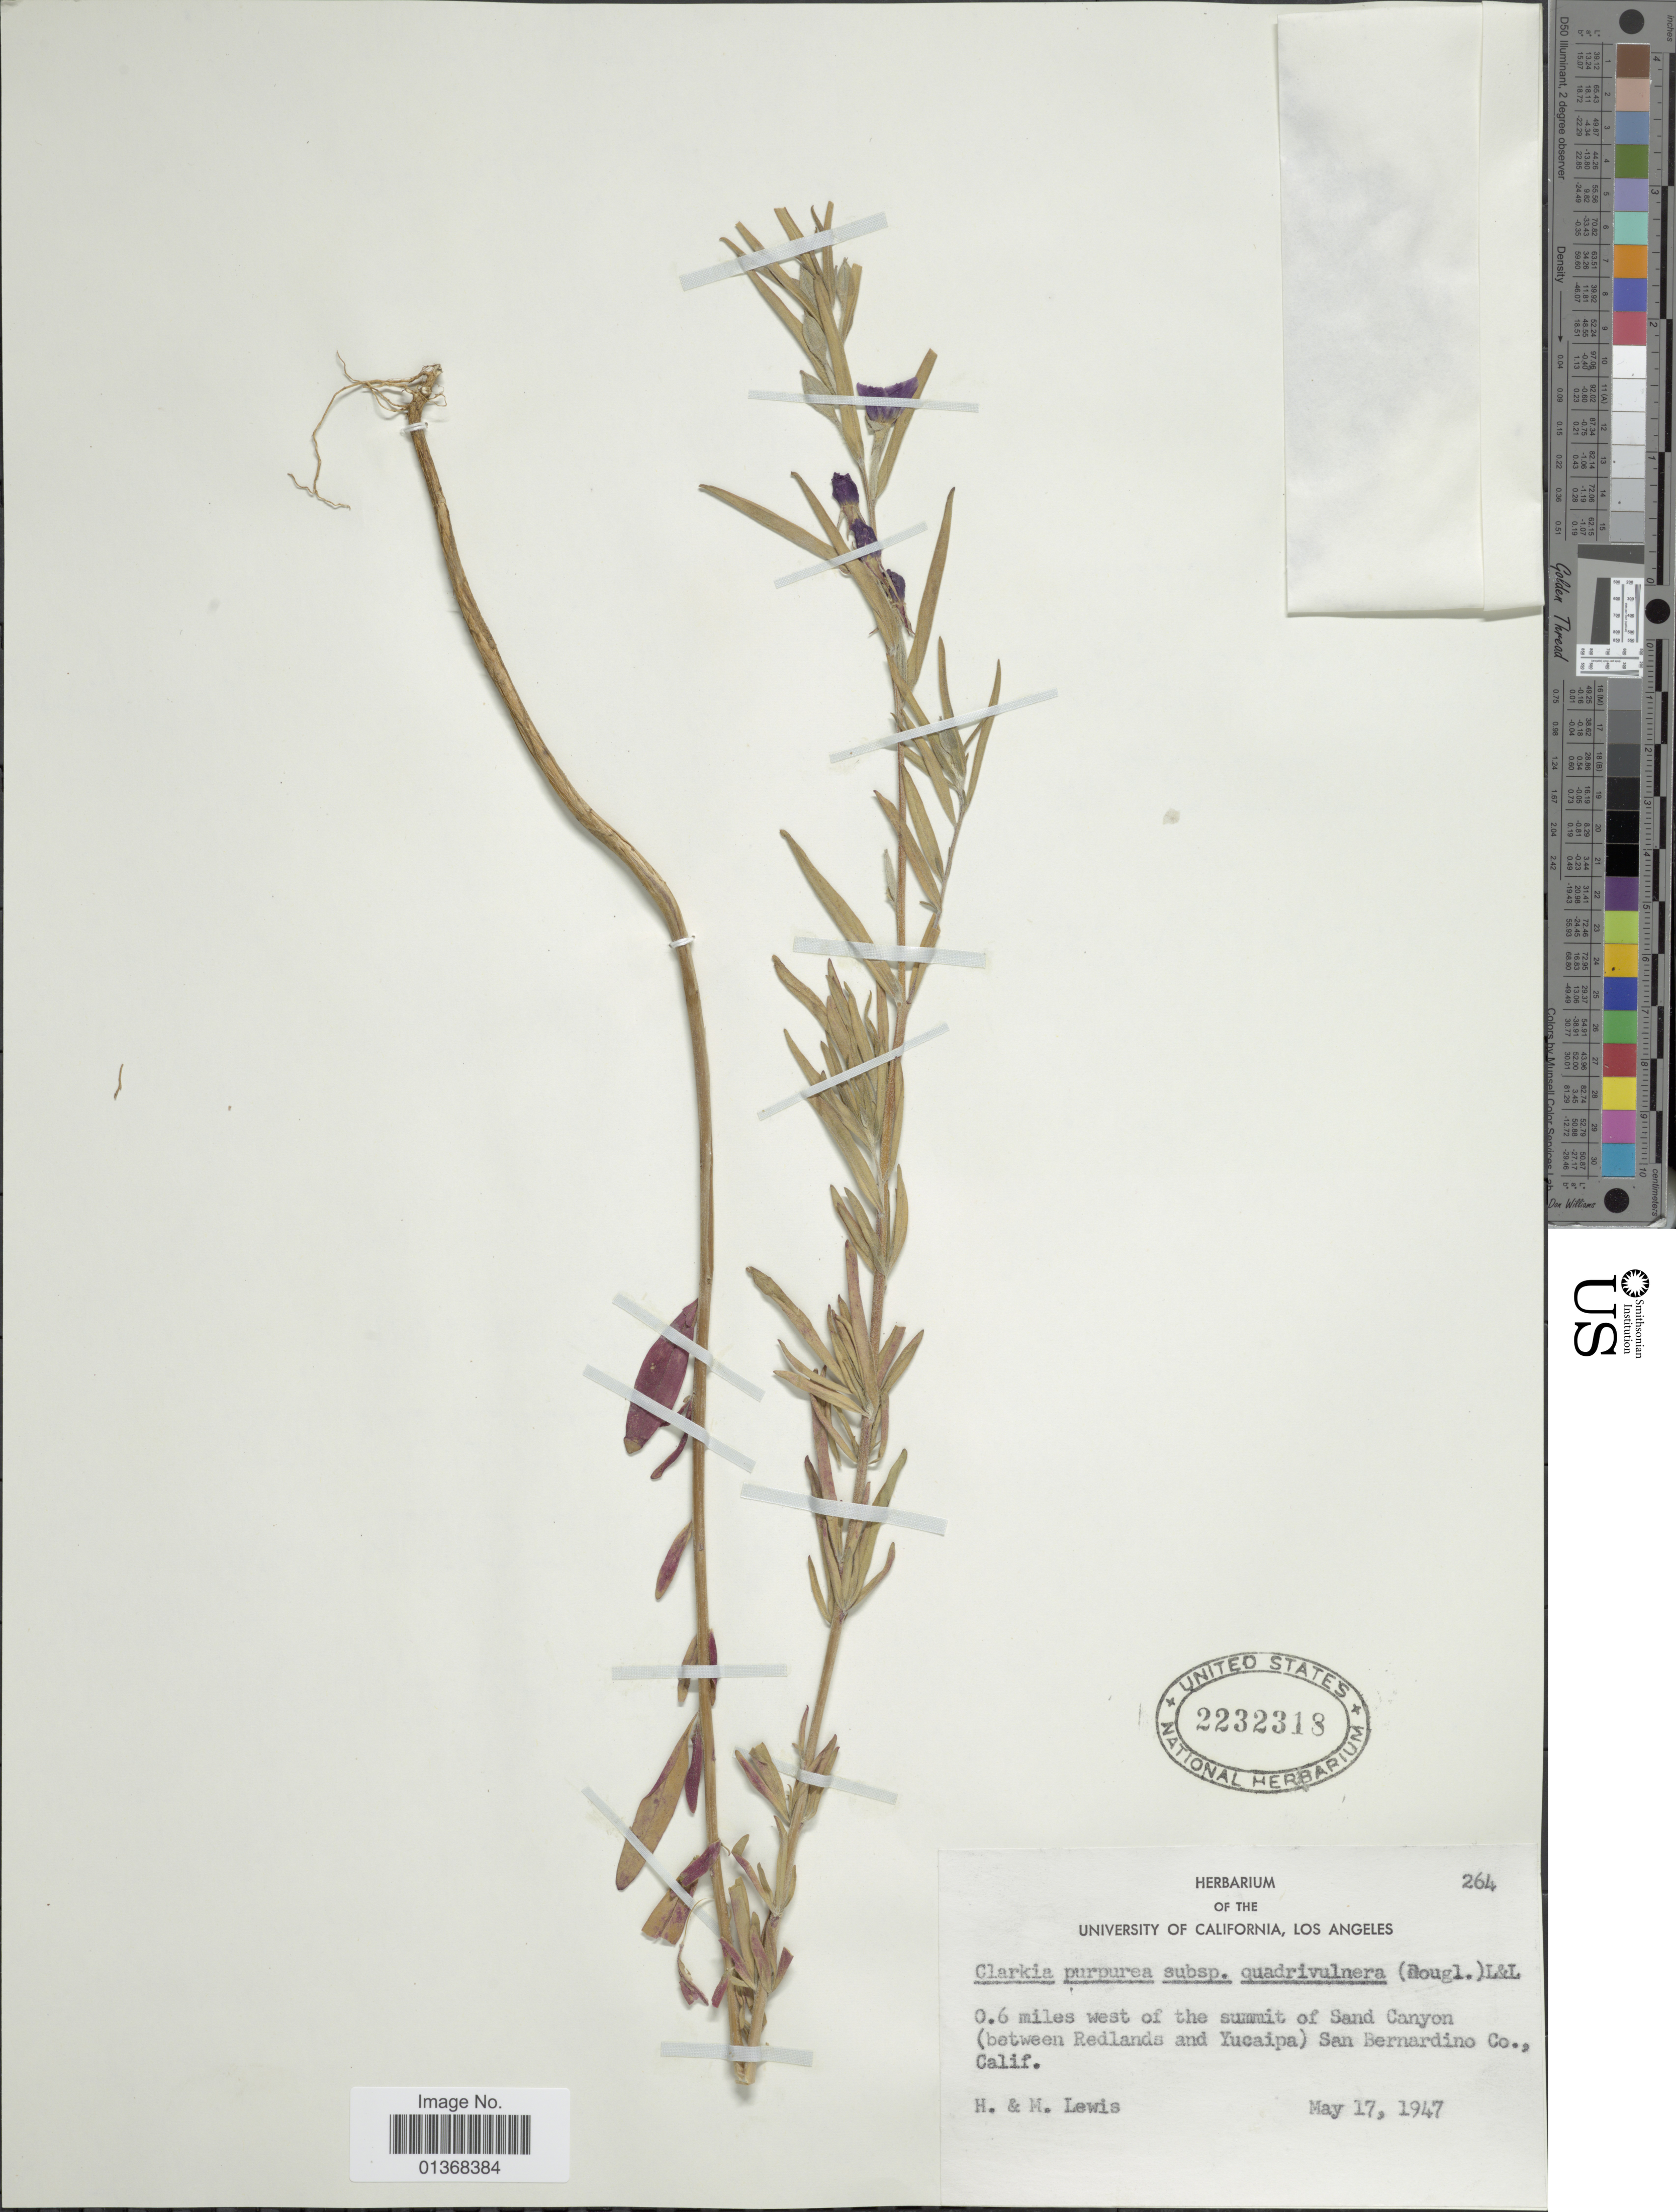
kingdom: Plantae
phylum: Tracheophyta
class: Magnoliopsida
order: Myrtales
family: Onagraceae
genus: Clarkia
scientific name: Clarkia purpurea subsp. quadrivulnera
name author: (Douglas) H.F. Lewis & M.R. Lewis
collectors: H. Lewis & M. Lewis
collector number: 264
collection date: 1947-05-17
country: United States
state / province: California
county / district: San Bernardino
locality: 0.6 miles west of the summit of Sand Canyon (between Redlands and Yucaipa) San Bernardino Co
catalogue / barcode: US 2232318